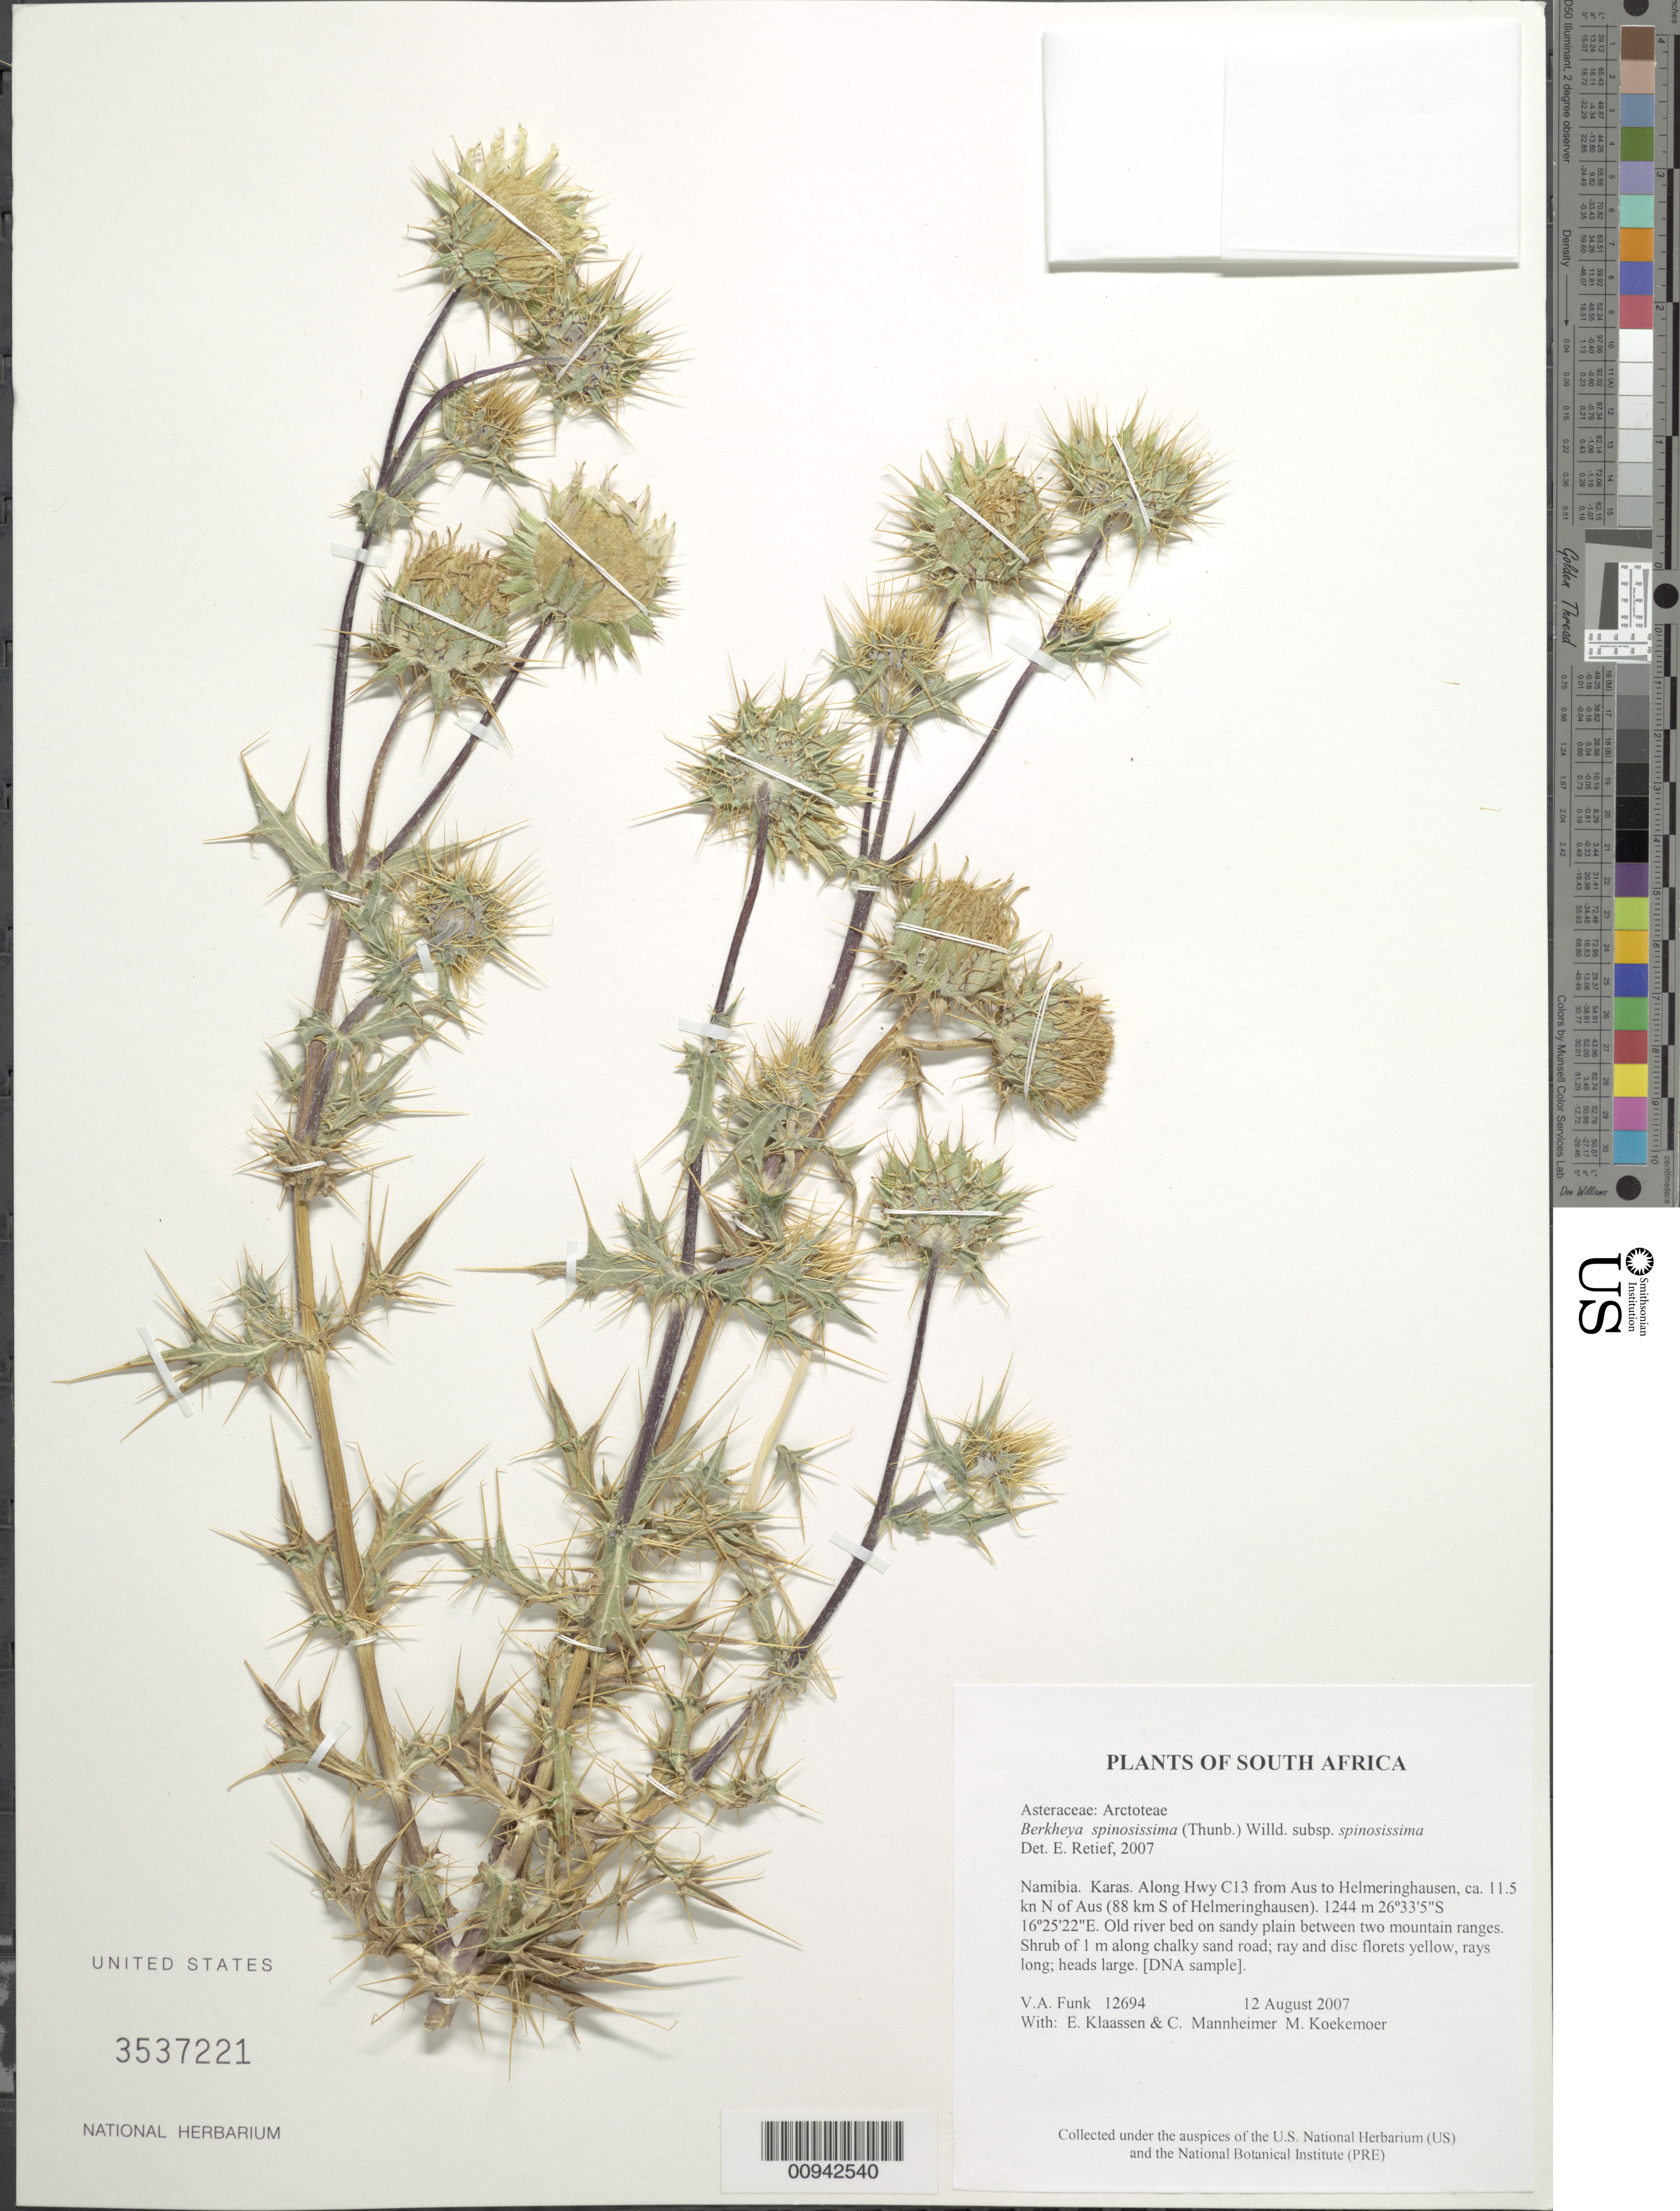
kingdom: Plantae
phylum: Tracheophyta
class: Magnoliopsida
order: Asterales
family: Asteraceae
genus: Berkheya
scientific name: Berkheya spinosissima subsp. spinosissima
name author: Wild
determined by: Retief, E.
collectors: V. Funk, M. Koekemoer, E. S. Klaassen & C. A. Mannheimer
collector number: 12694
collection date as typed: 12 August 2007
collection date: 2007-08-12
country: Namibia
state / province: Karas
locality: Along Hwy C13 from Aus to Helmeringhausen, ca. 11.5 km N of Aus (88 km S of Helmeringhausen)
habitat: Old river bed on sandy plain between two mountain ranges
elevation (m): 1244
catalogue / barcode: US 3537221